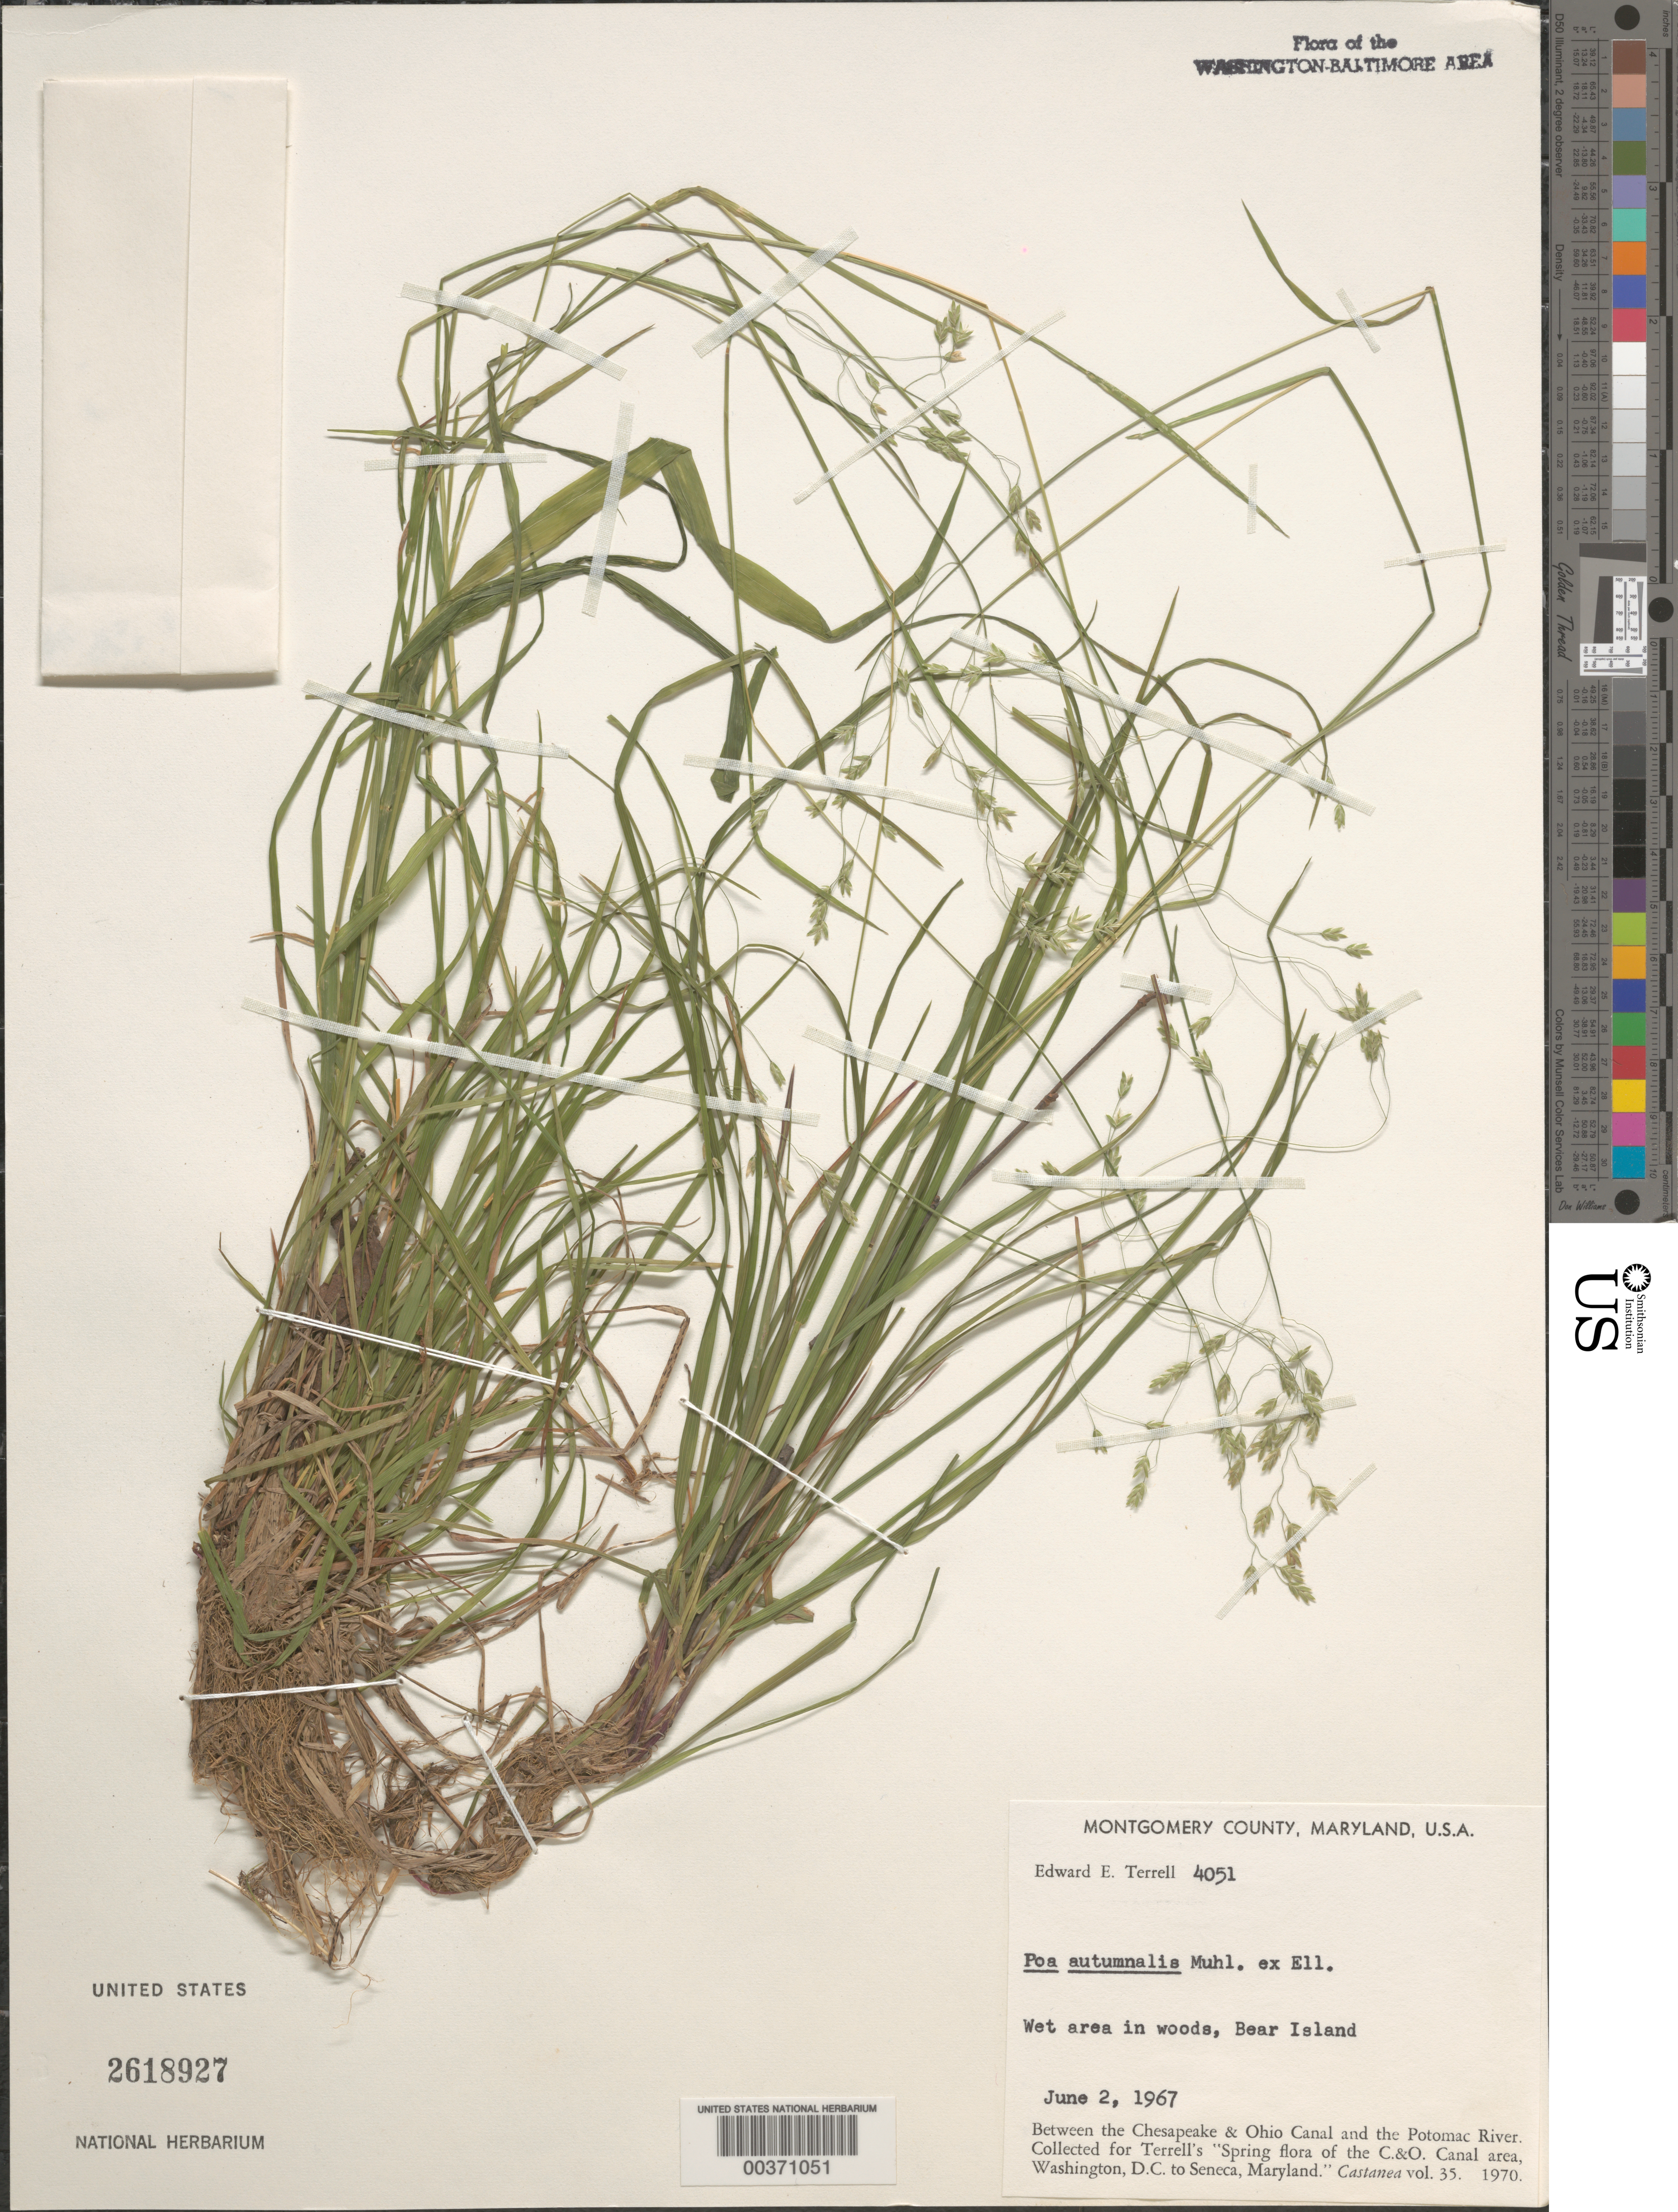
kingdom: Plantae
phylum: Tracheophyta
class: Liliopsida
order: Poales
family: Poaceae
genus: Poa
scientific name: Poa autumnalis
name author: Muhl. ex Elliott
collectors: E. E. Terrell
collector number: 4051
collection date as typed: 02 Jun 1967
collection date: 1967-06-02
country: United States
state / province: Maryland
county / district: Montgomery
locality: Bear Island C. & O. Canal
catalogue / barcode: US 2618927